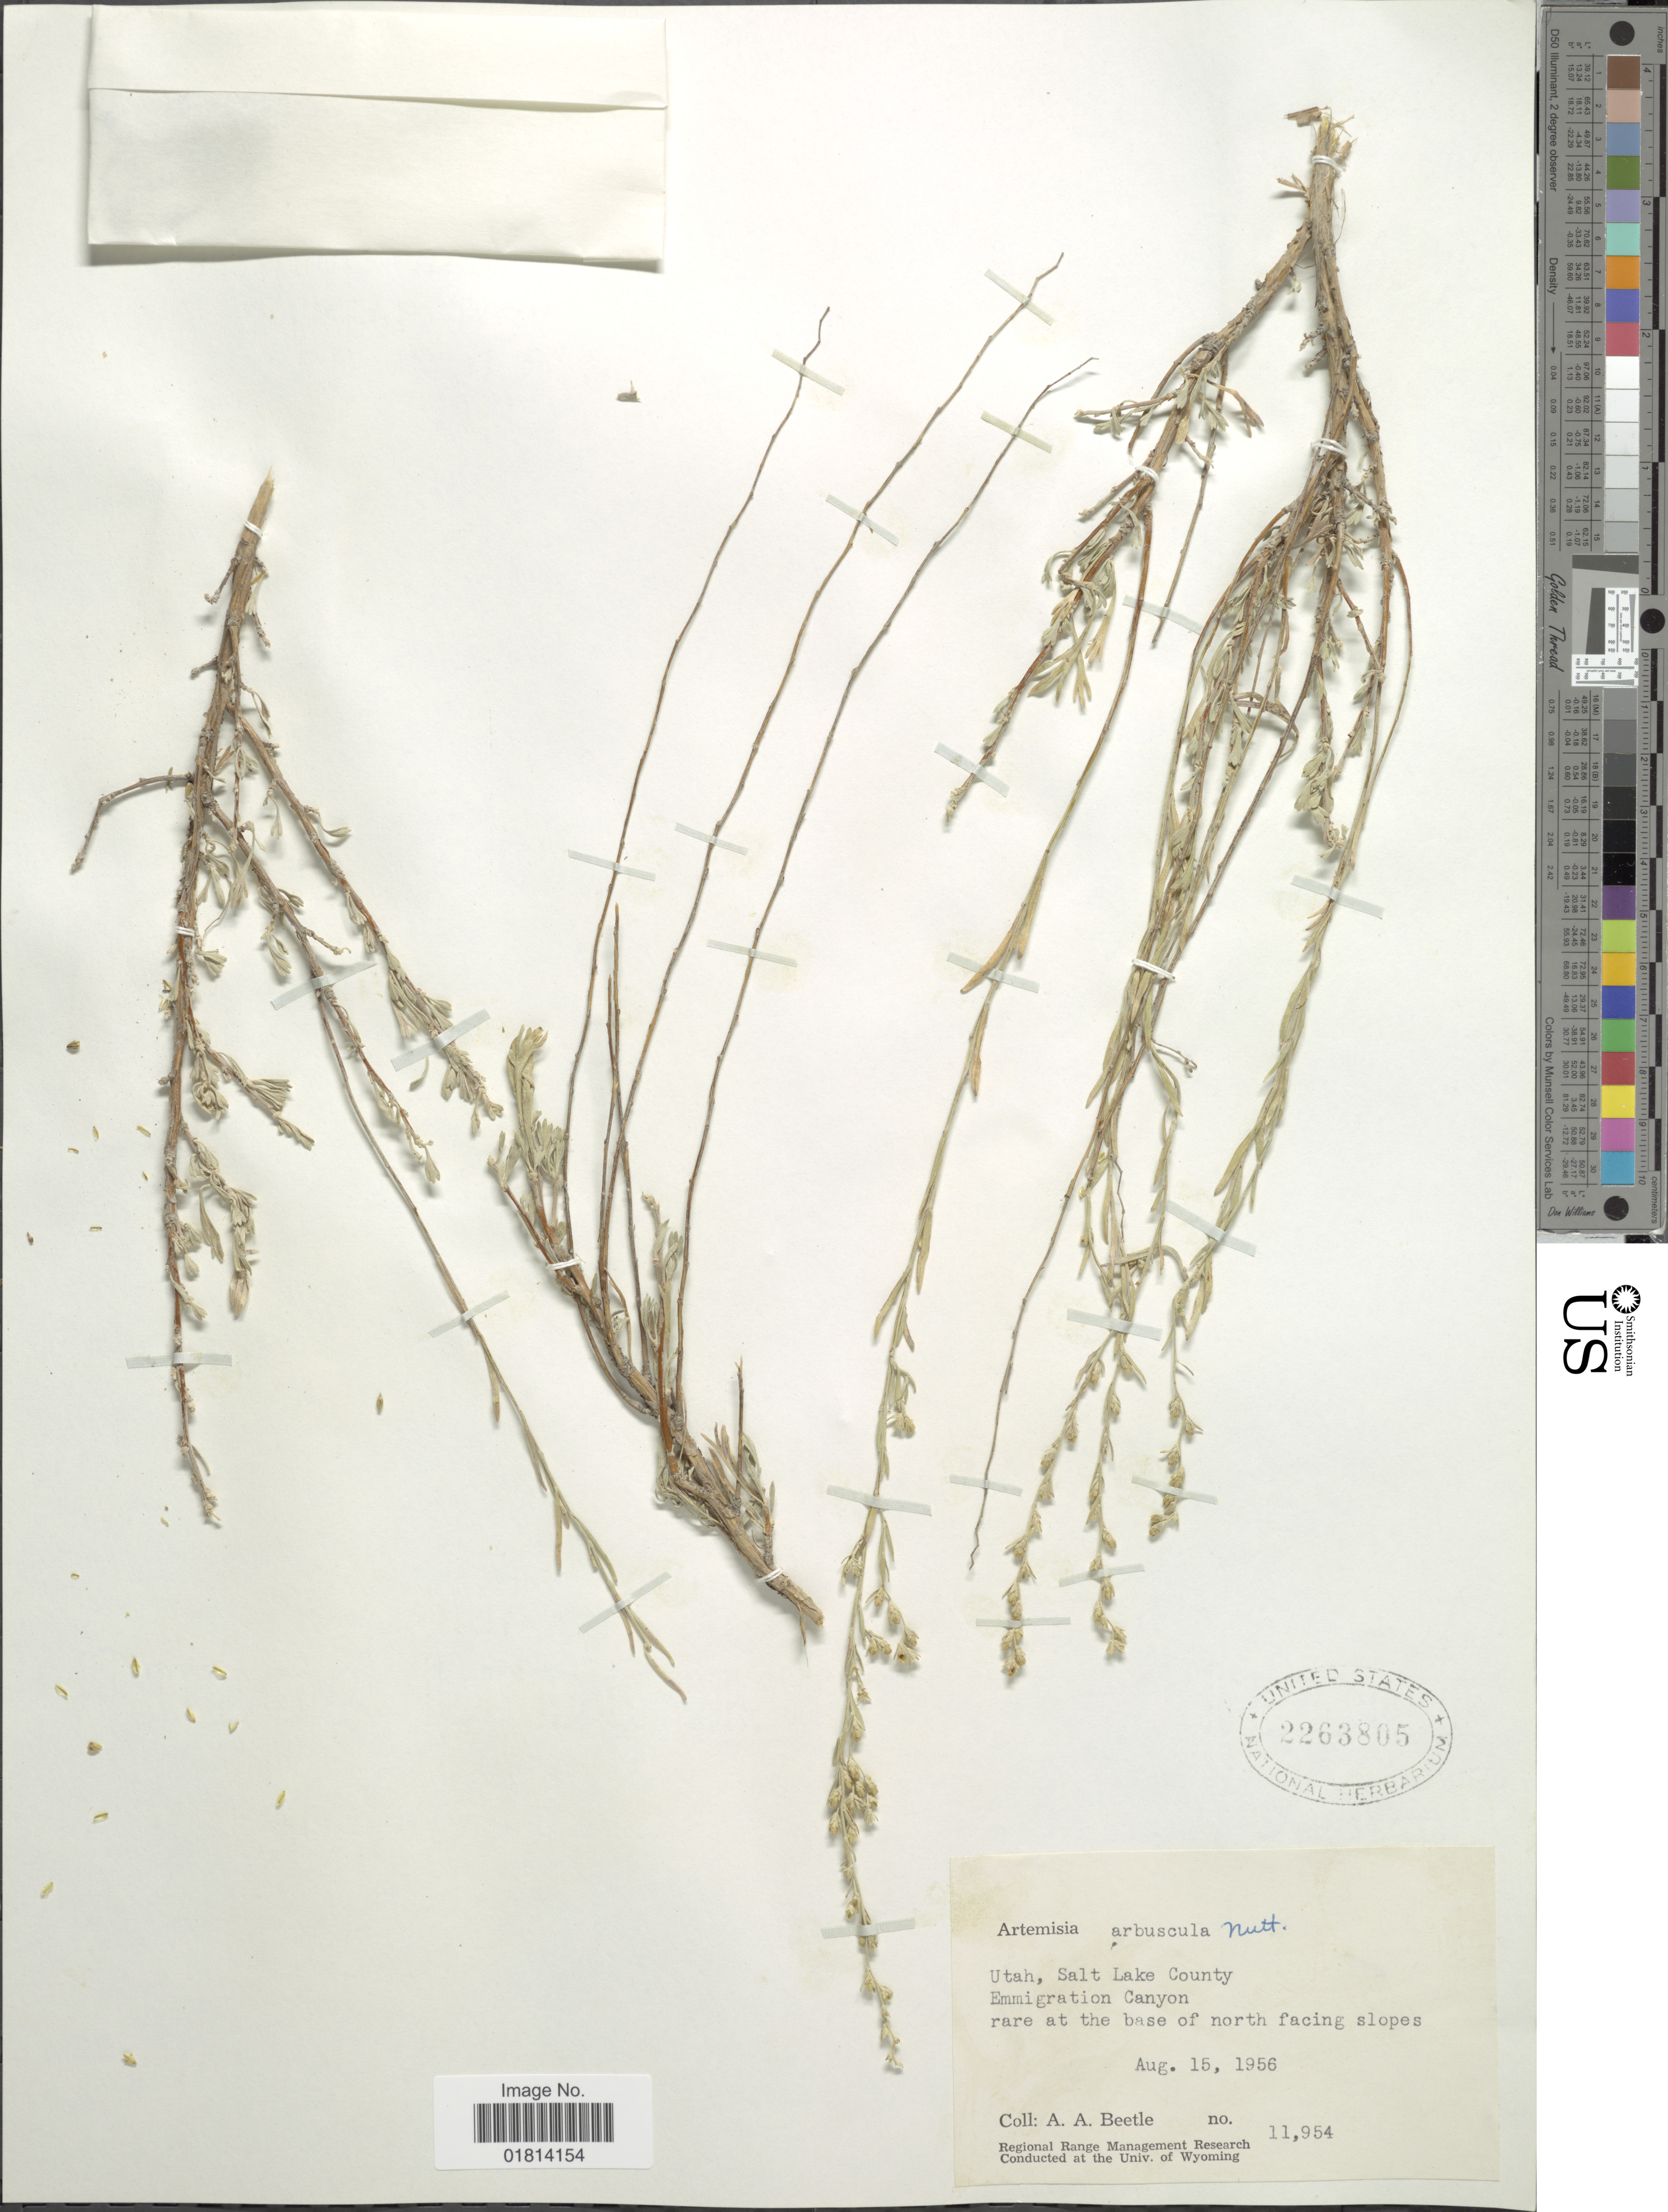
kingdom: Plantae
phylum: Tracheophyta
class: Magnoliopsida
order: Asterales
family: Asteraceae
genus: Artemisia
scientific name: Artemisia arbuscula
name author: Nutt.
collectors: A. A. Beetle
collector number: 11954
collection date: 1956-08-15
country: United States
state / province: Utah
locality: Utah, Salt Lake County. Emmigration Canyon. Rare at the base of north facing slope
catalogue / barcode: US 2263805